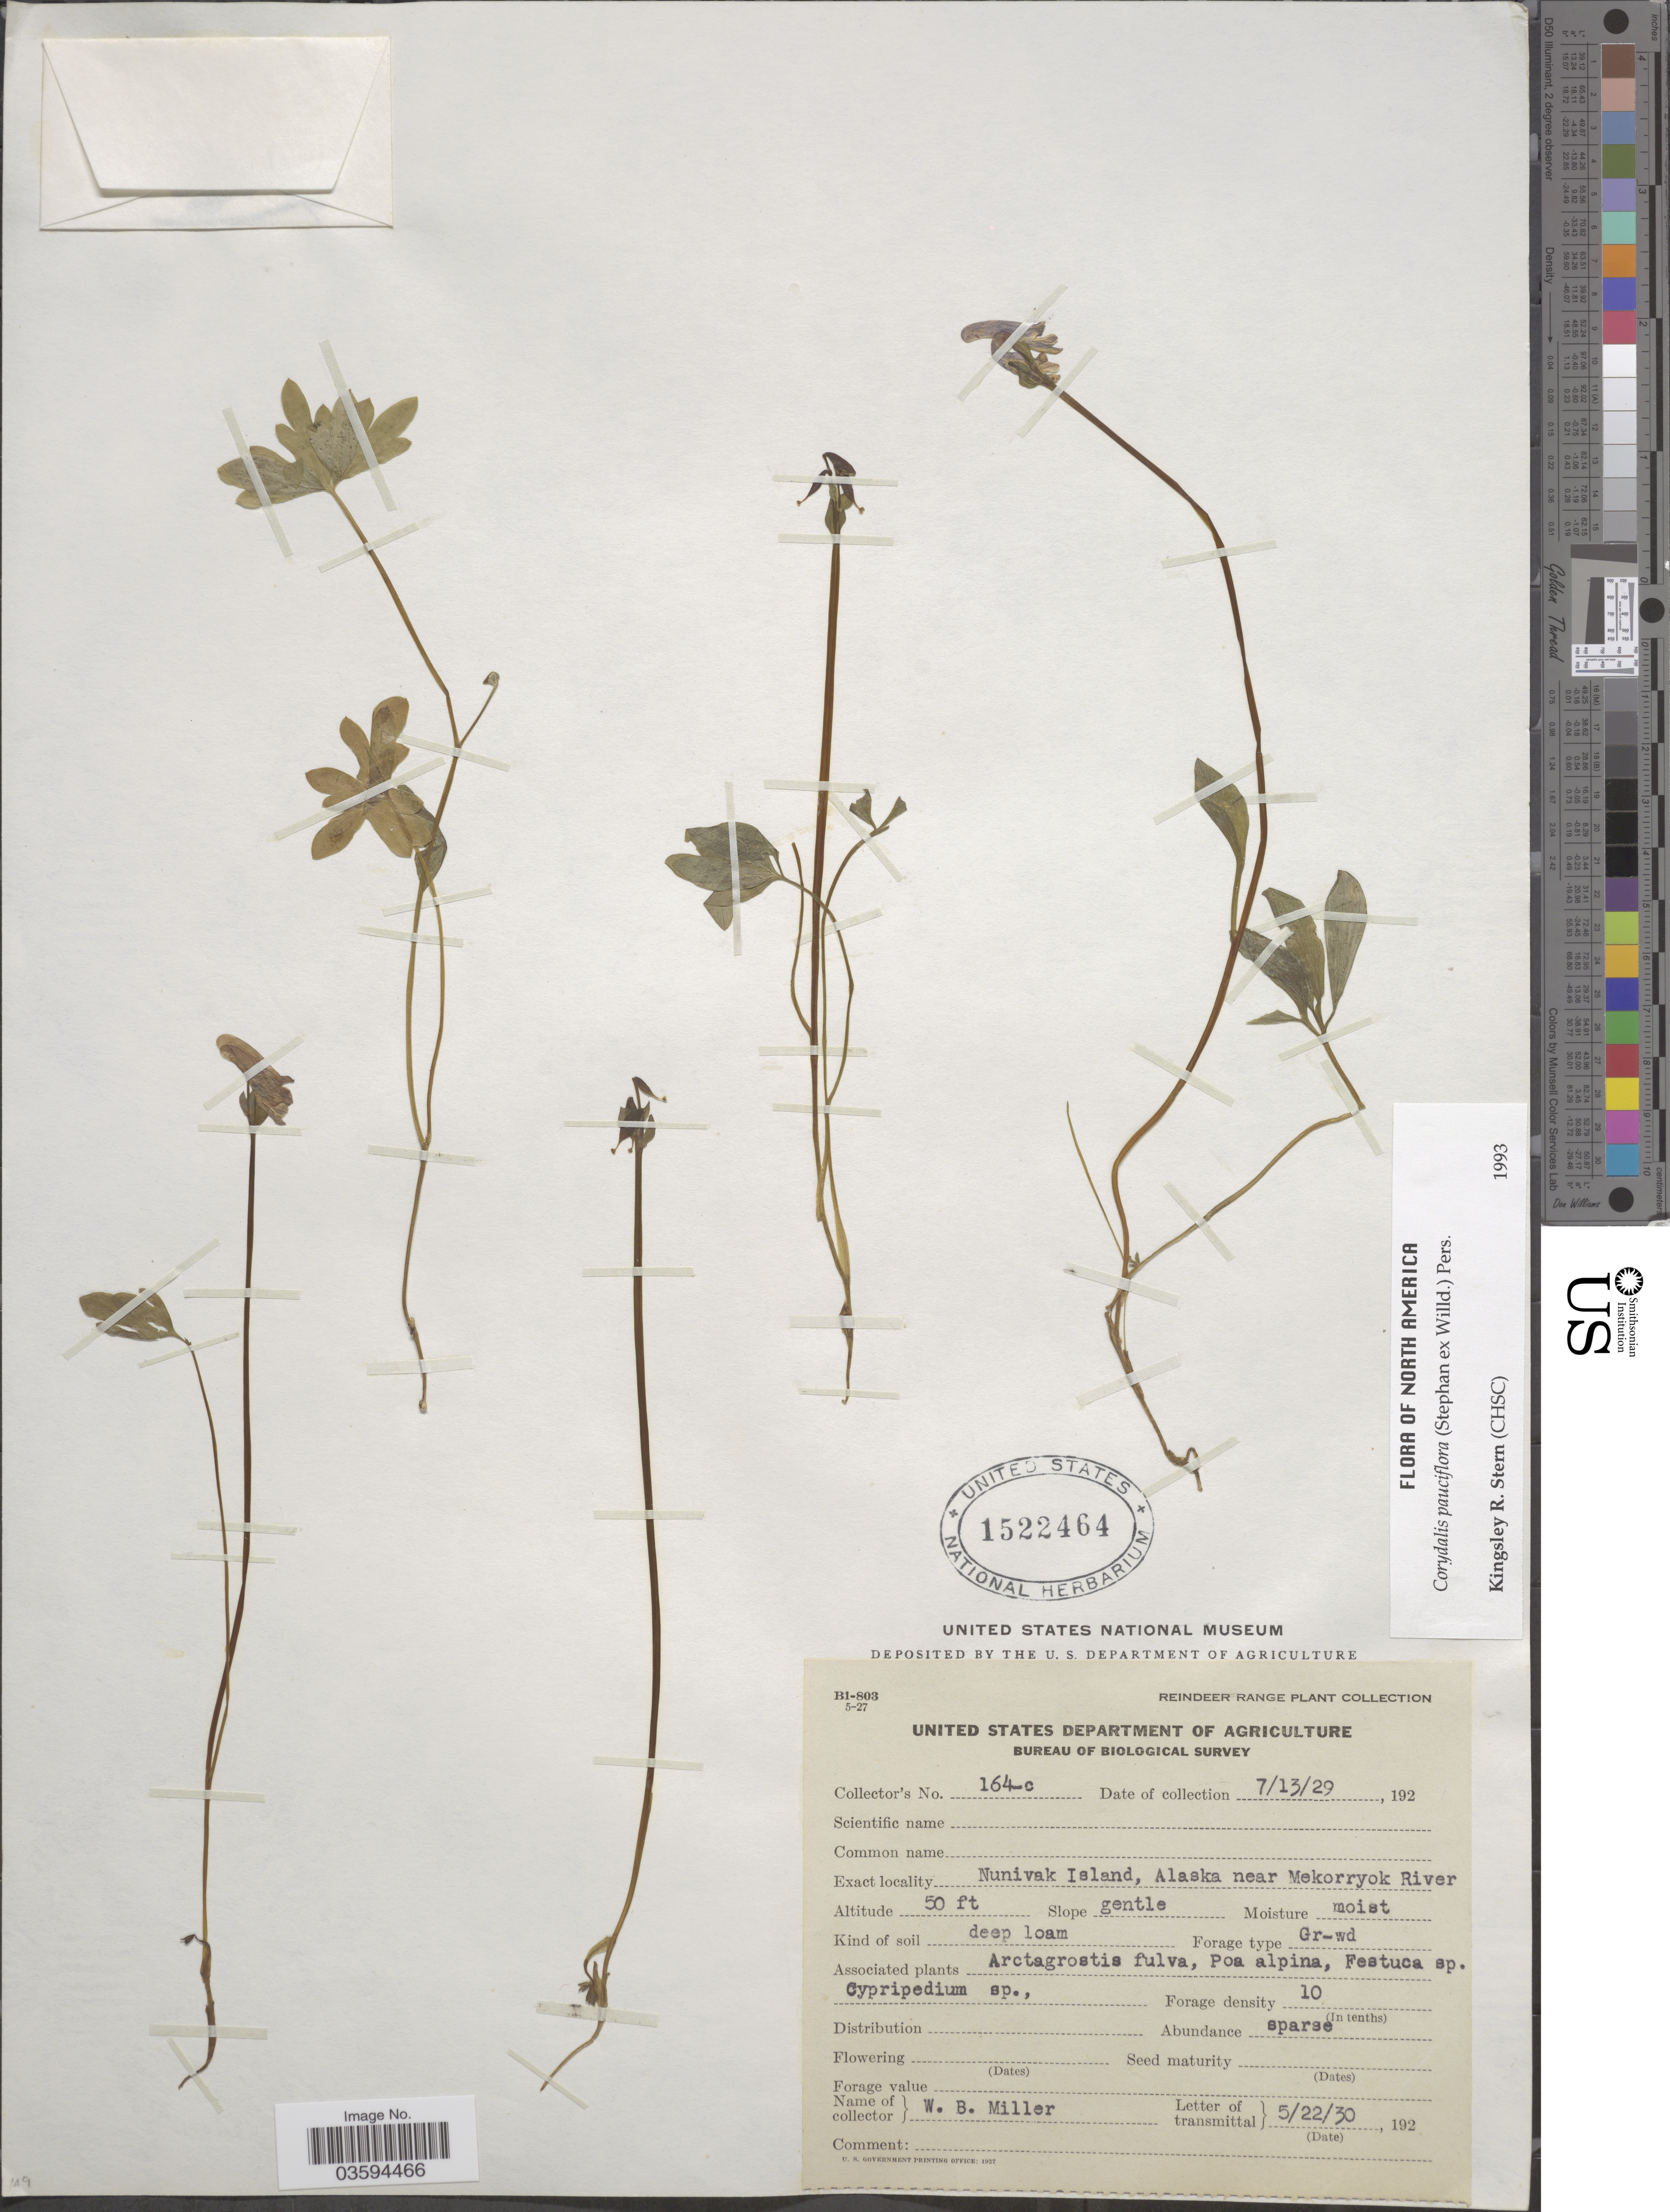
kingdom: Plantae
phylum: Tracheophyta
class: Magnoliopsida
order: Ranunculales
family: Papaveraceae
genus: Corydalis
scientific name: Corydalis pauciflora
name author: (Stephan) Pers.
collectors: W. Miller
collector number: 164-c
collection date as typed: Transcribed d/m/y: 13/7/29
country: United States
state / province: Alaska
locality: Nunivak Island, Alaska near Mekorryok River.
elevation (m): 15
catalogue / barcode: US 1522464